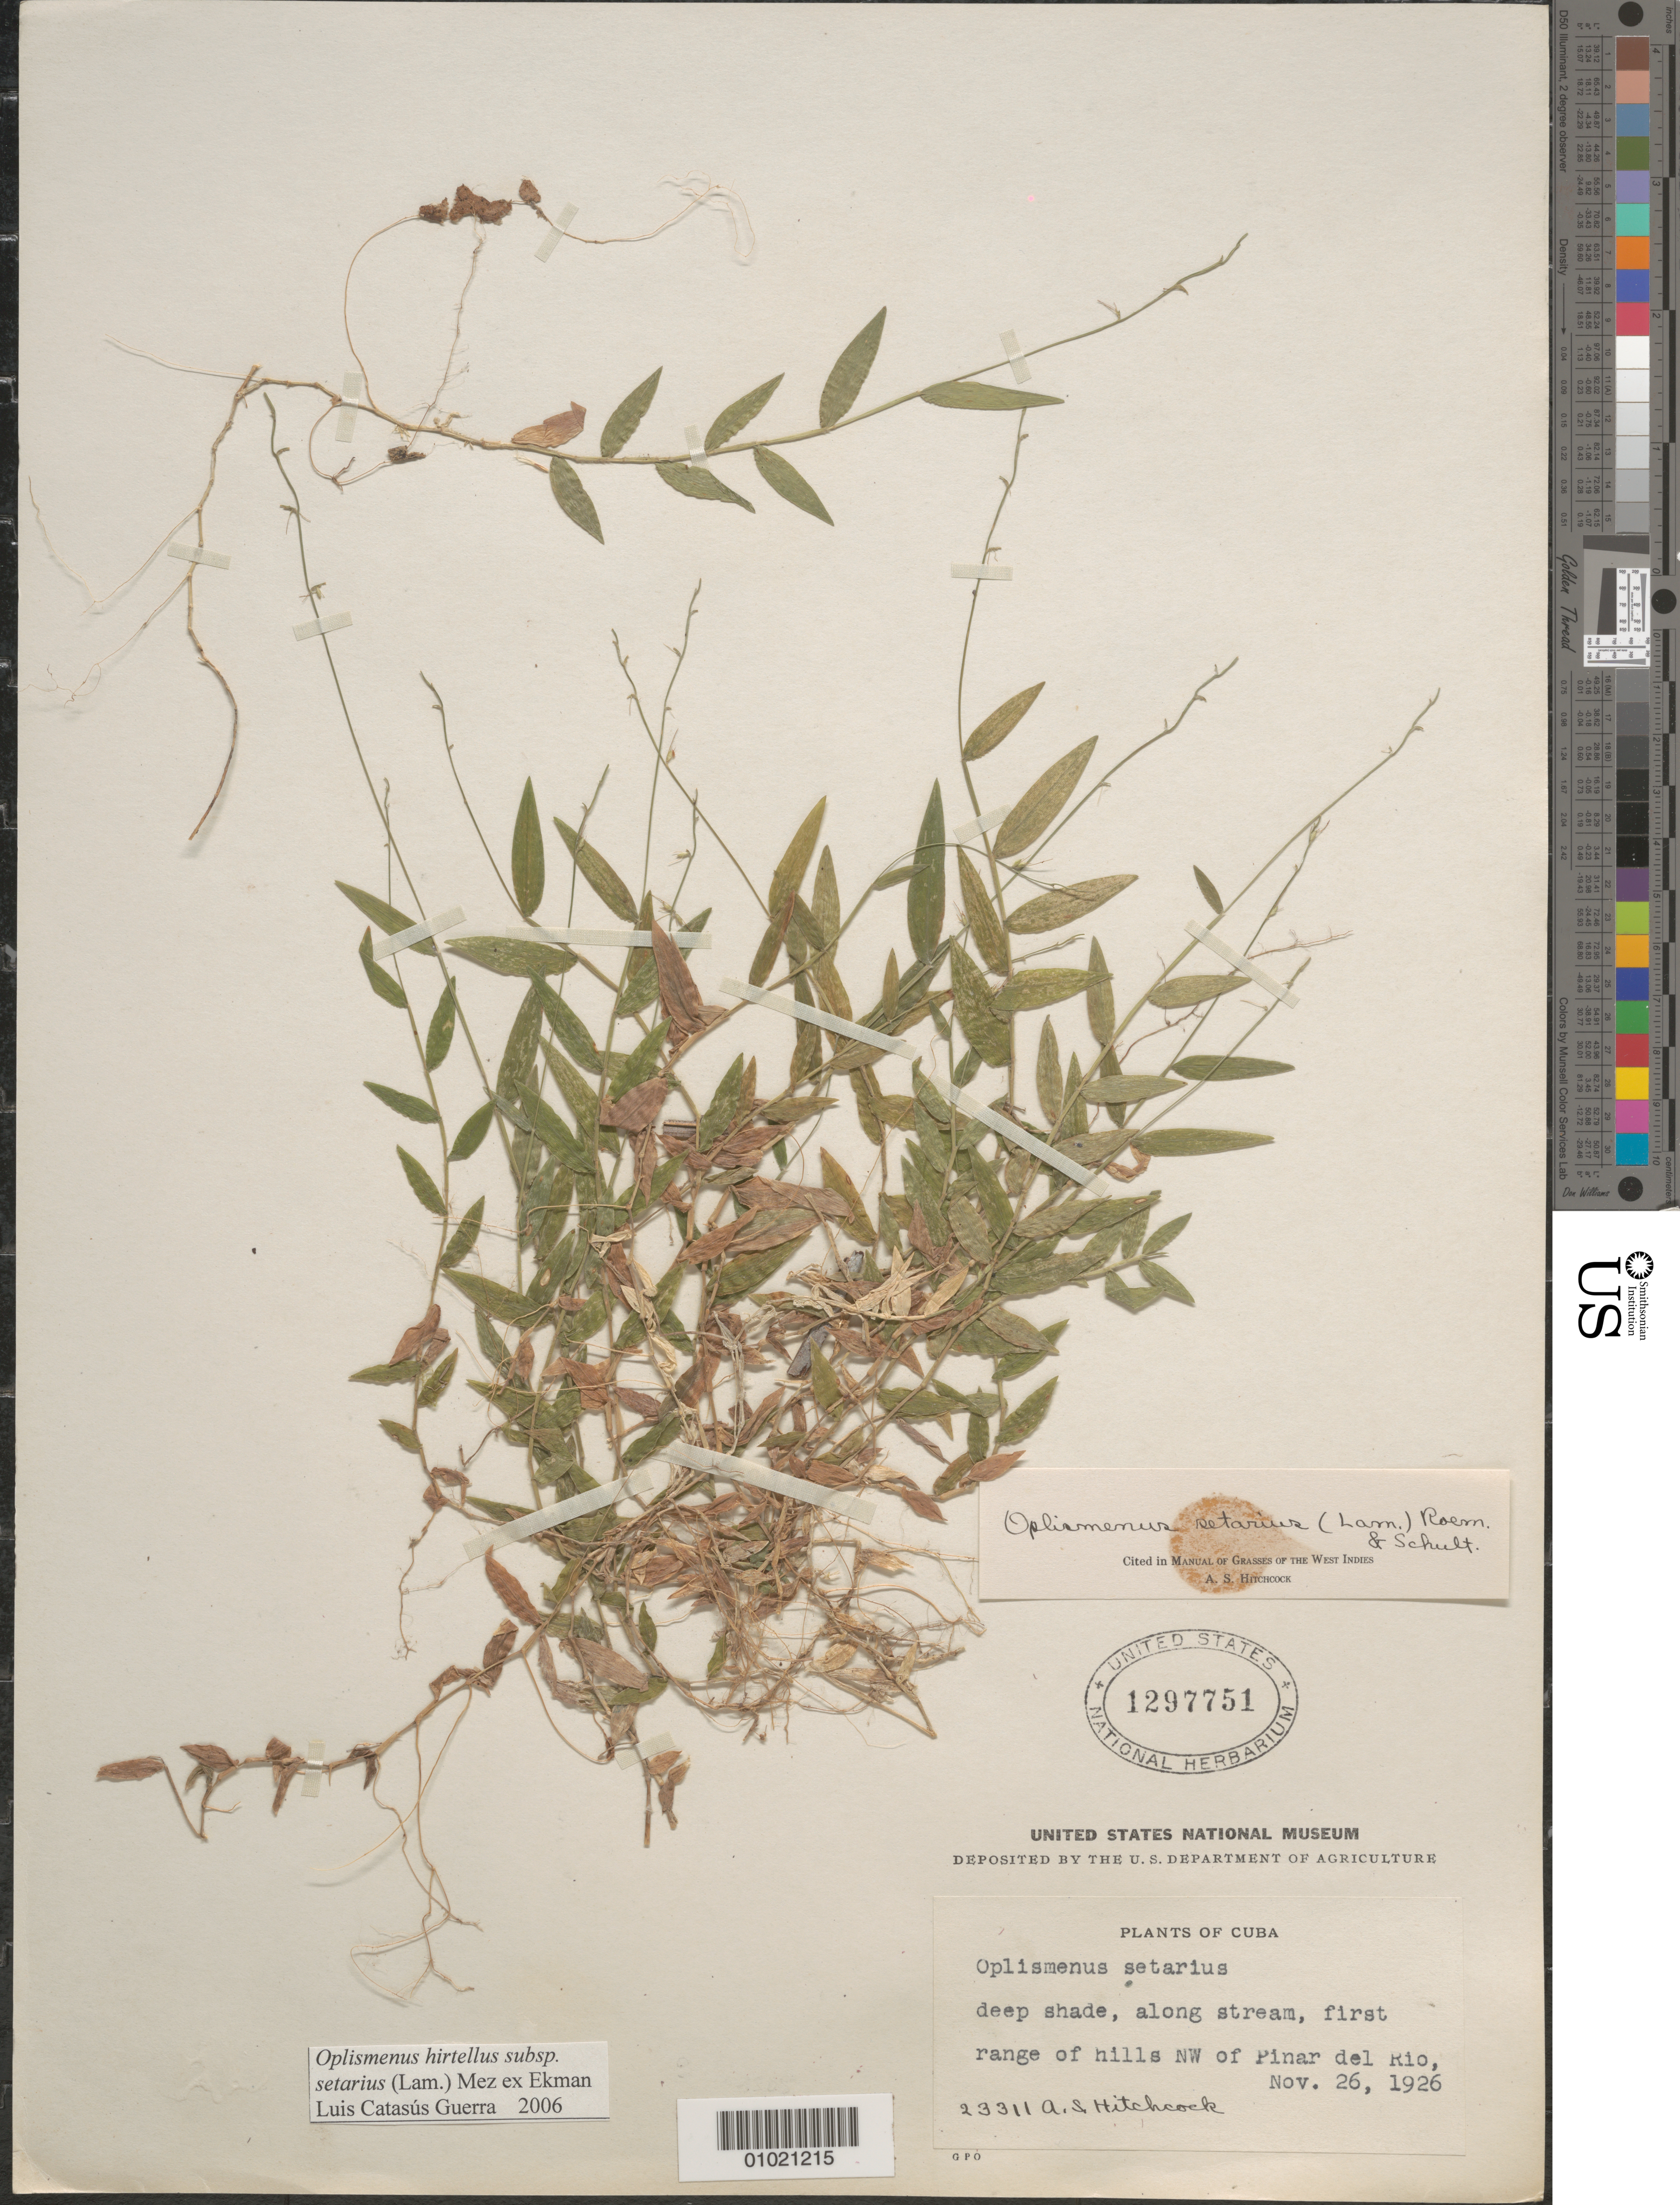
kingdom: Plantae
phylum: Tracheophyta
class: Liliopsida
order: Poales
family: Poaceae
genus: Oplismenus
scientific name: Oplismenus hirtellus subsp. setarius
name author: (Lam.) Mez ex Ekman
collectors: A. S. Hitchcock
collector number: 23311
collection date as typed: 26 Nov 1926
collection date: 1926-11-26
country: Cuba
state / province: Pinar del Rio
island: Cuba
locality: Deep shade, along stream, first range of hills NW of Pinar del Rio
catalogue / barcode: US 1297751